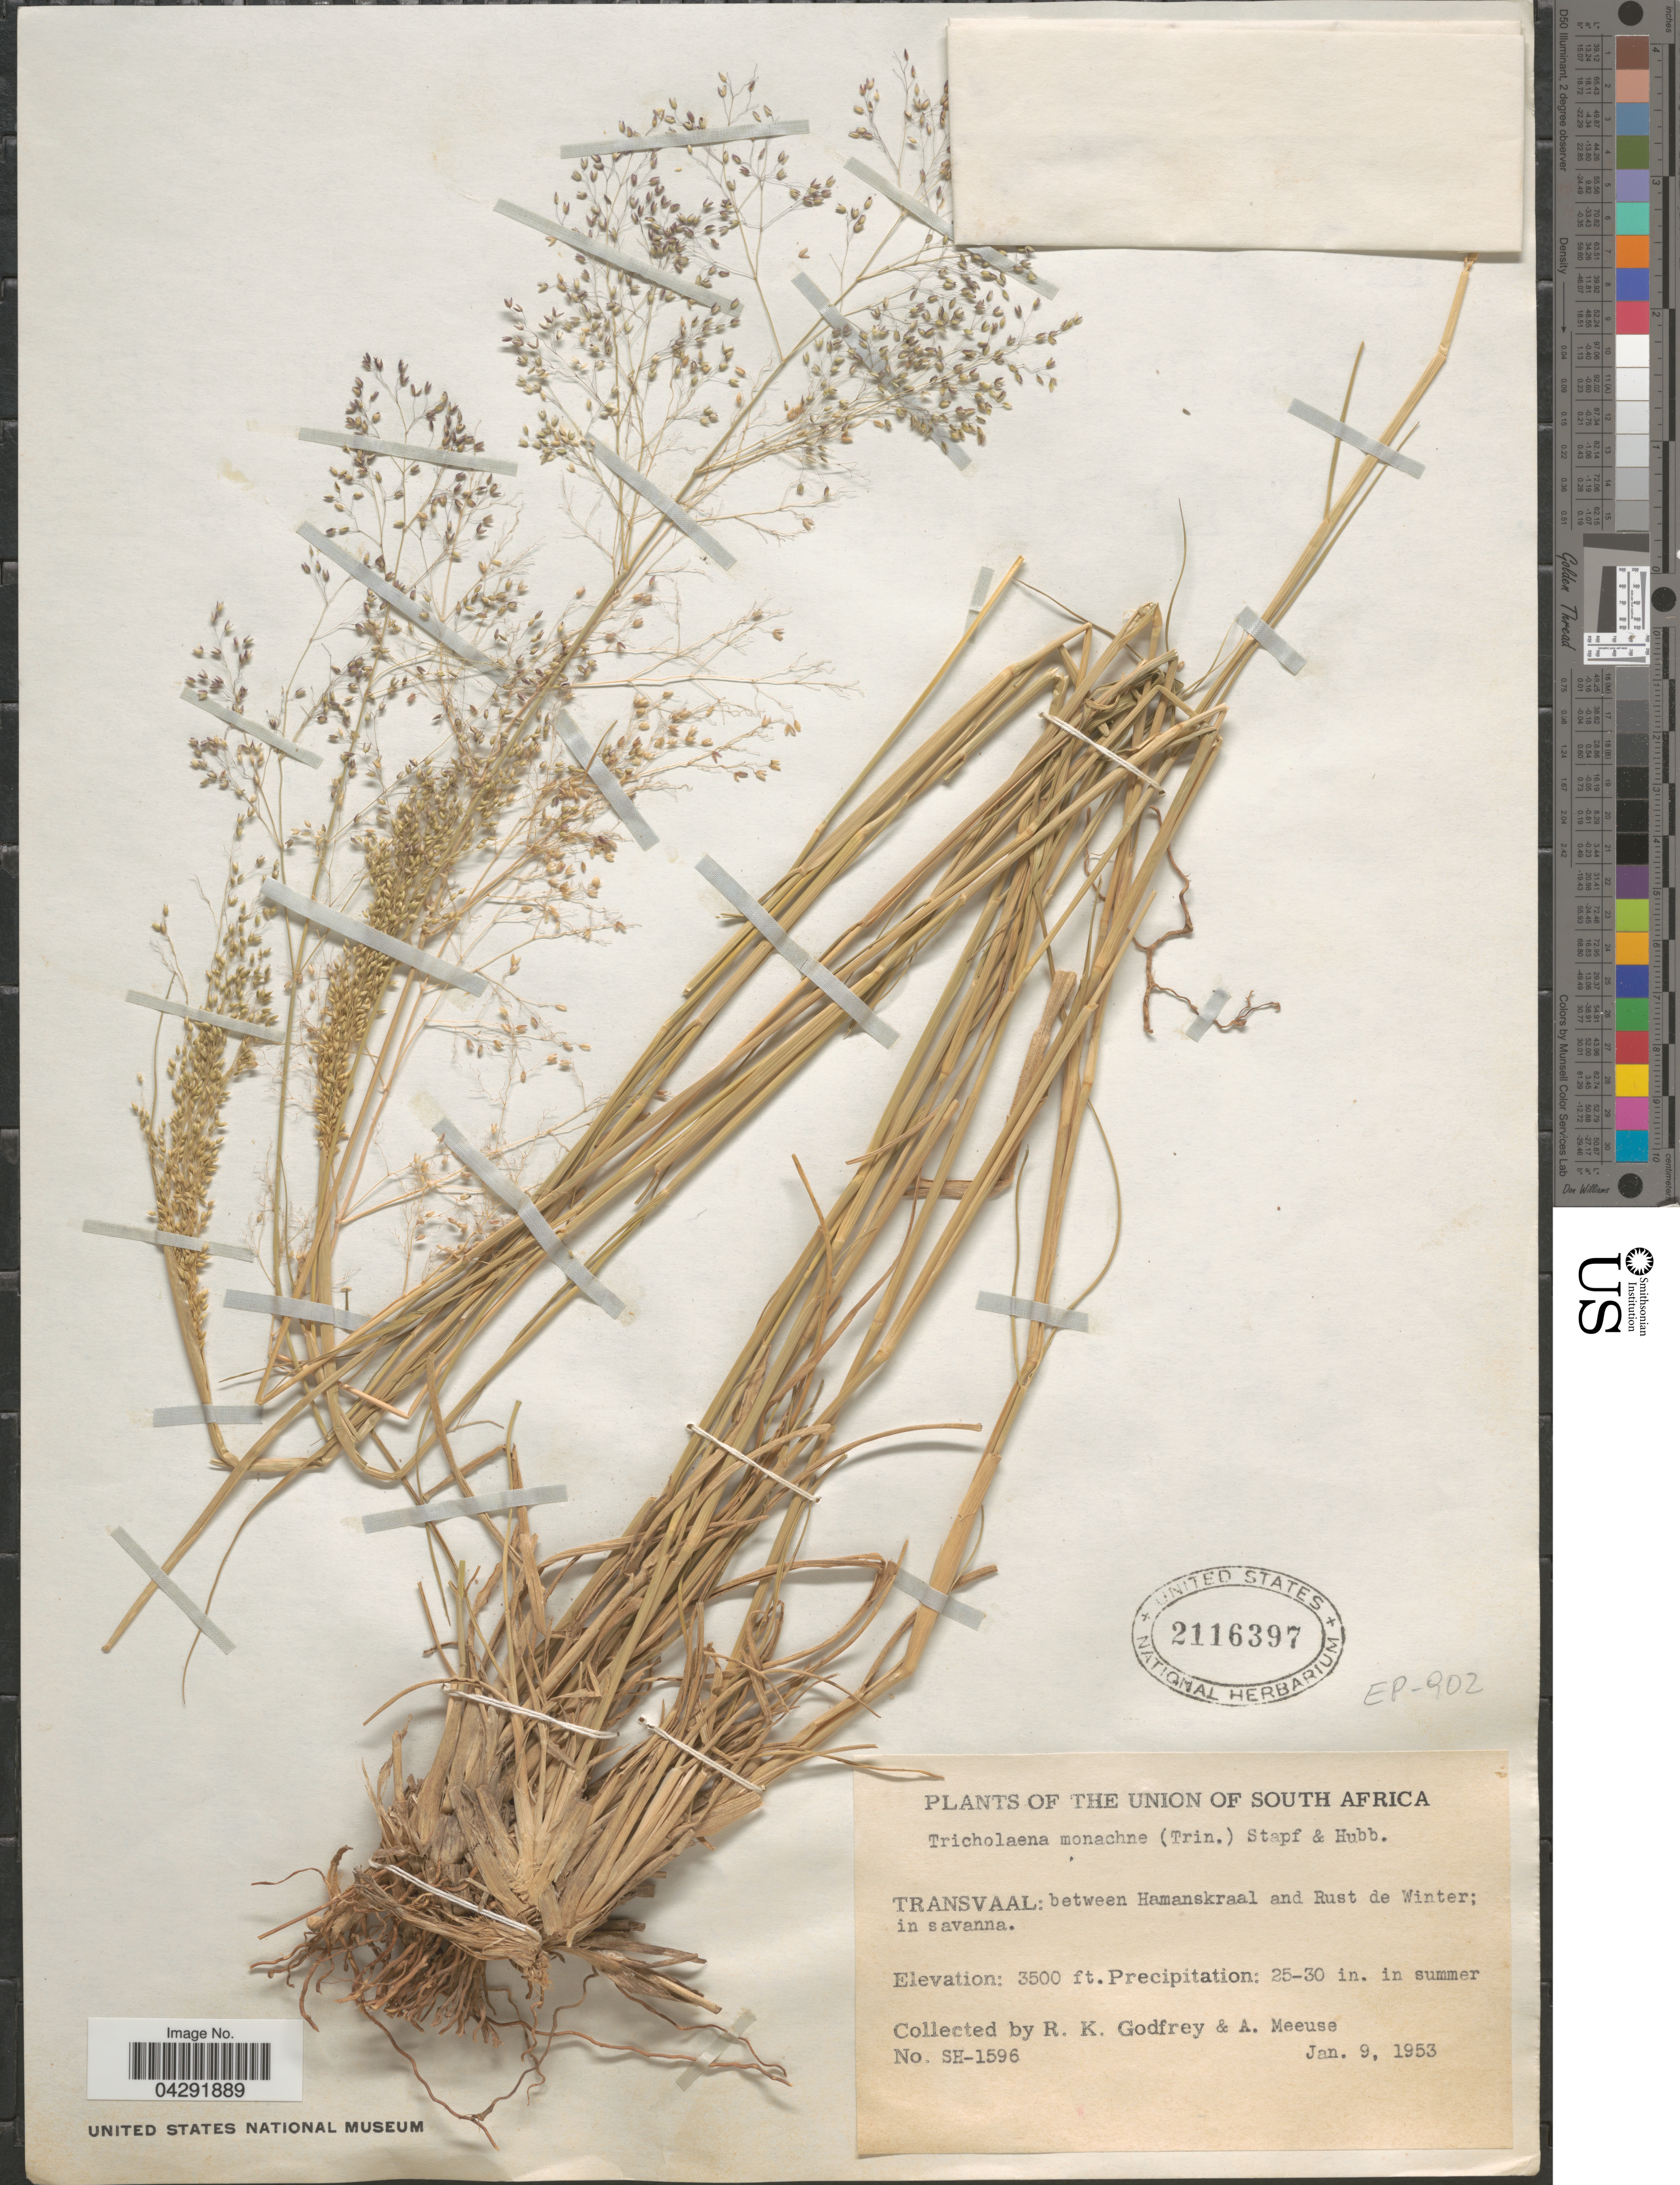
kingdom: Plantae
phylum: Tracheophyta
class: Liliopsida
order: Poales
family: Poaceae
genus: Tricholaena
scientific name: Tricholaena monachne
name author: (Trin.) Stapf & C.E. Hubb.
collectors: R. K. Godfrey & A. D. J. Meeuse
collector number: SH-1596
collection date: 1953-01-09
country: South Africa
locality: The Union of South Africa. Transvaal: between Hamanskraal and Rust de Winter.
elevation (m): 1067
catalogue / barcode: US 2116397